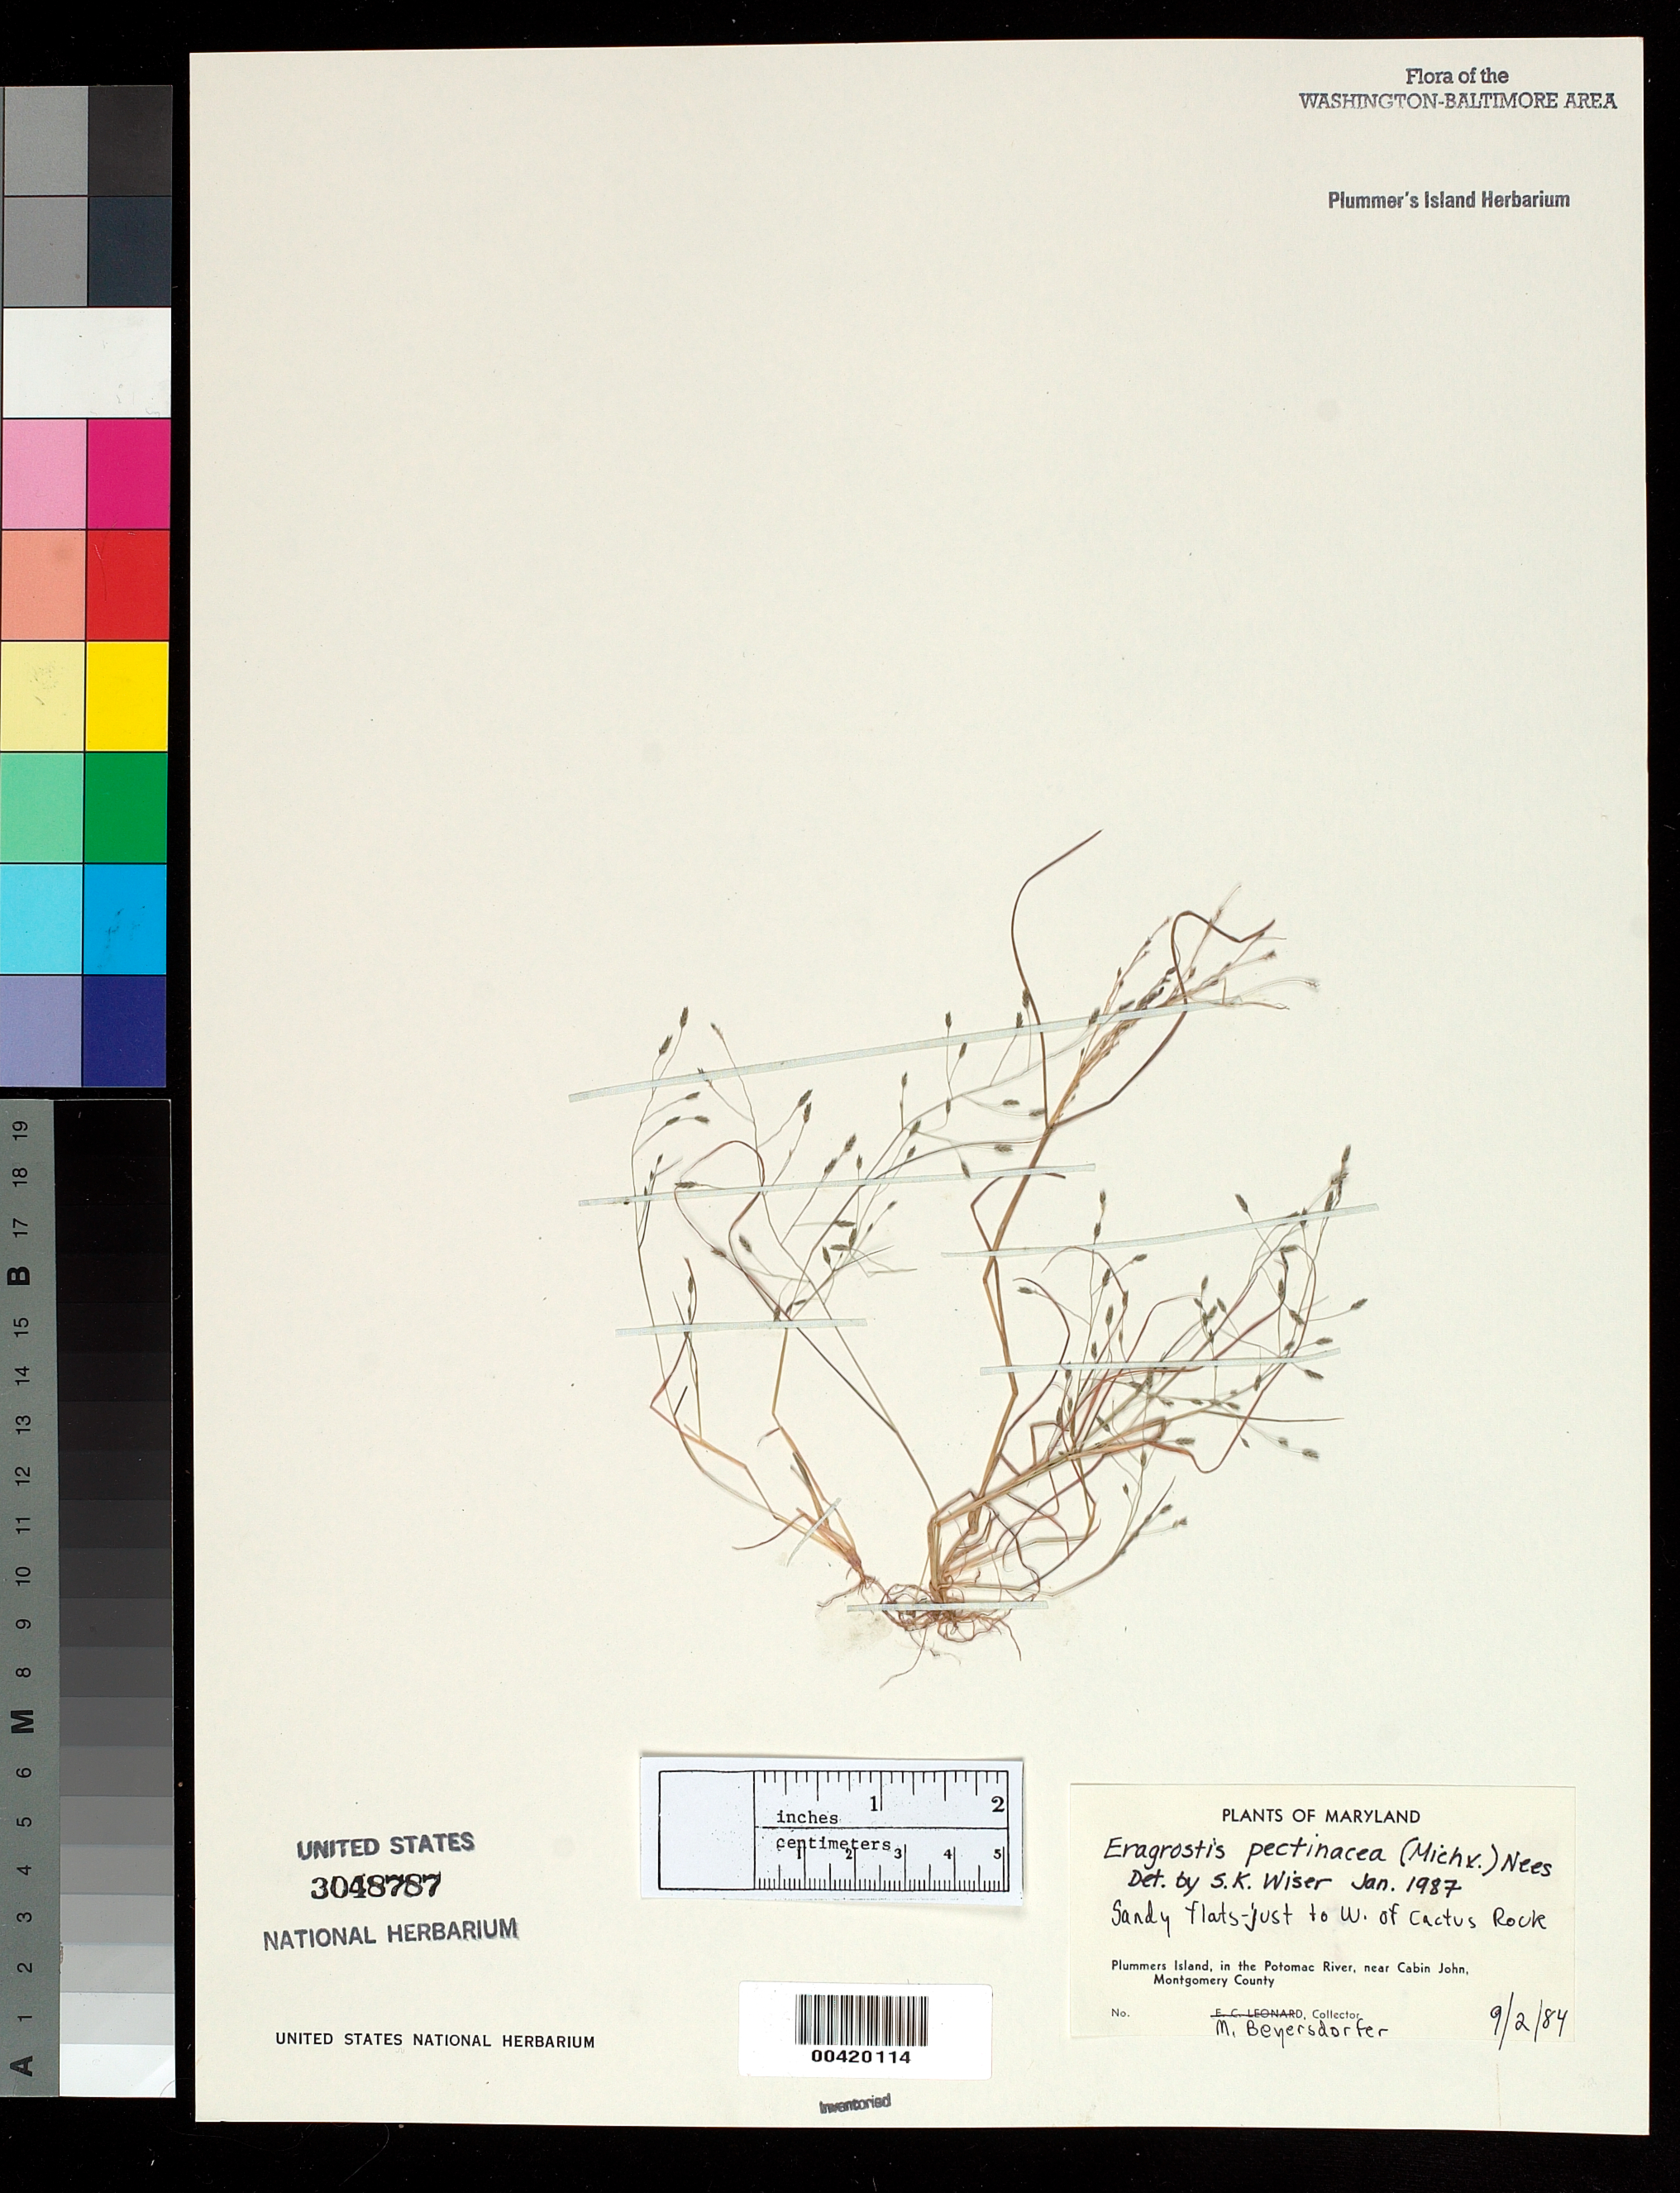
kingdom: Plantae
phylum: Tracheophyta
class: Liliopsida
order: Poales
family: Poaceae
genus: Eragrostis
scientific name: Eragrostis pectinacea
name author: (Michx.) Nees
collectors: M. Beyersdorfer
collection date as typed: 02 Sep 1984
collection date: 1984-09-02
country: United States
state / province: Maryland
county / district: Montgomery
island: Plummers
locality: Plummer's Island; flats to the west of Cactus Rock C. & O. Canal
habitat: Sandy flats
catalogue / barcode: US 3048787